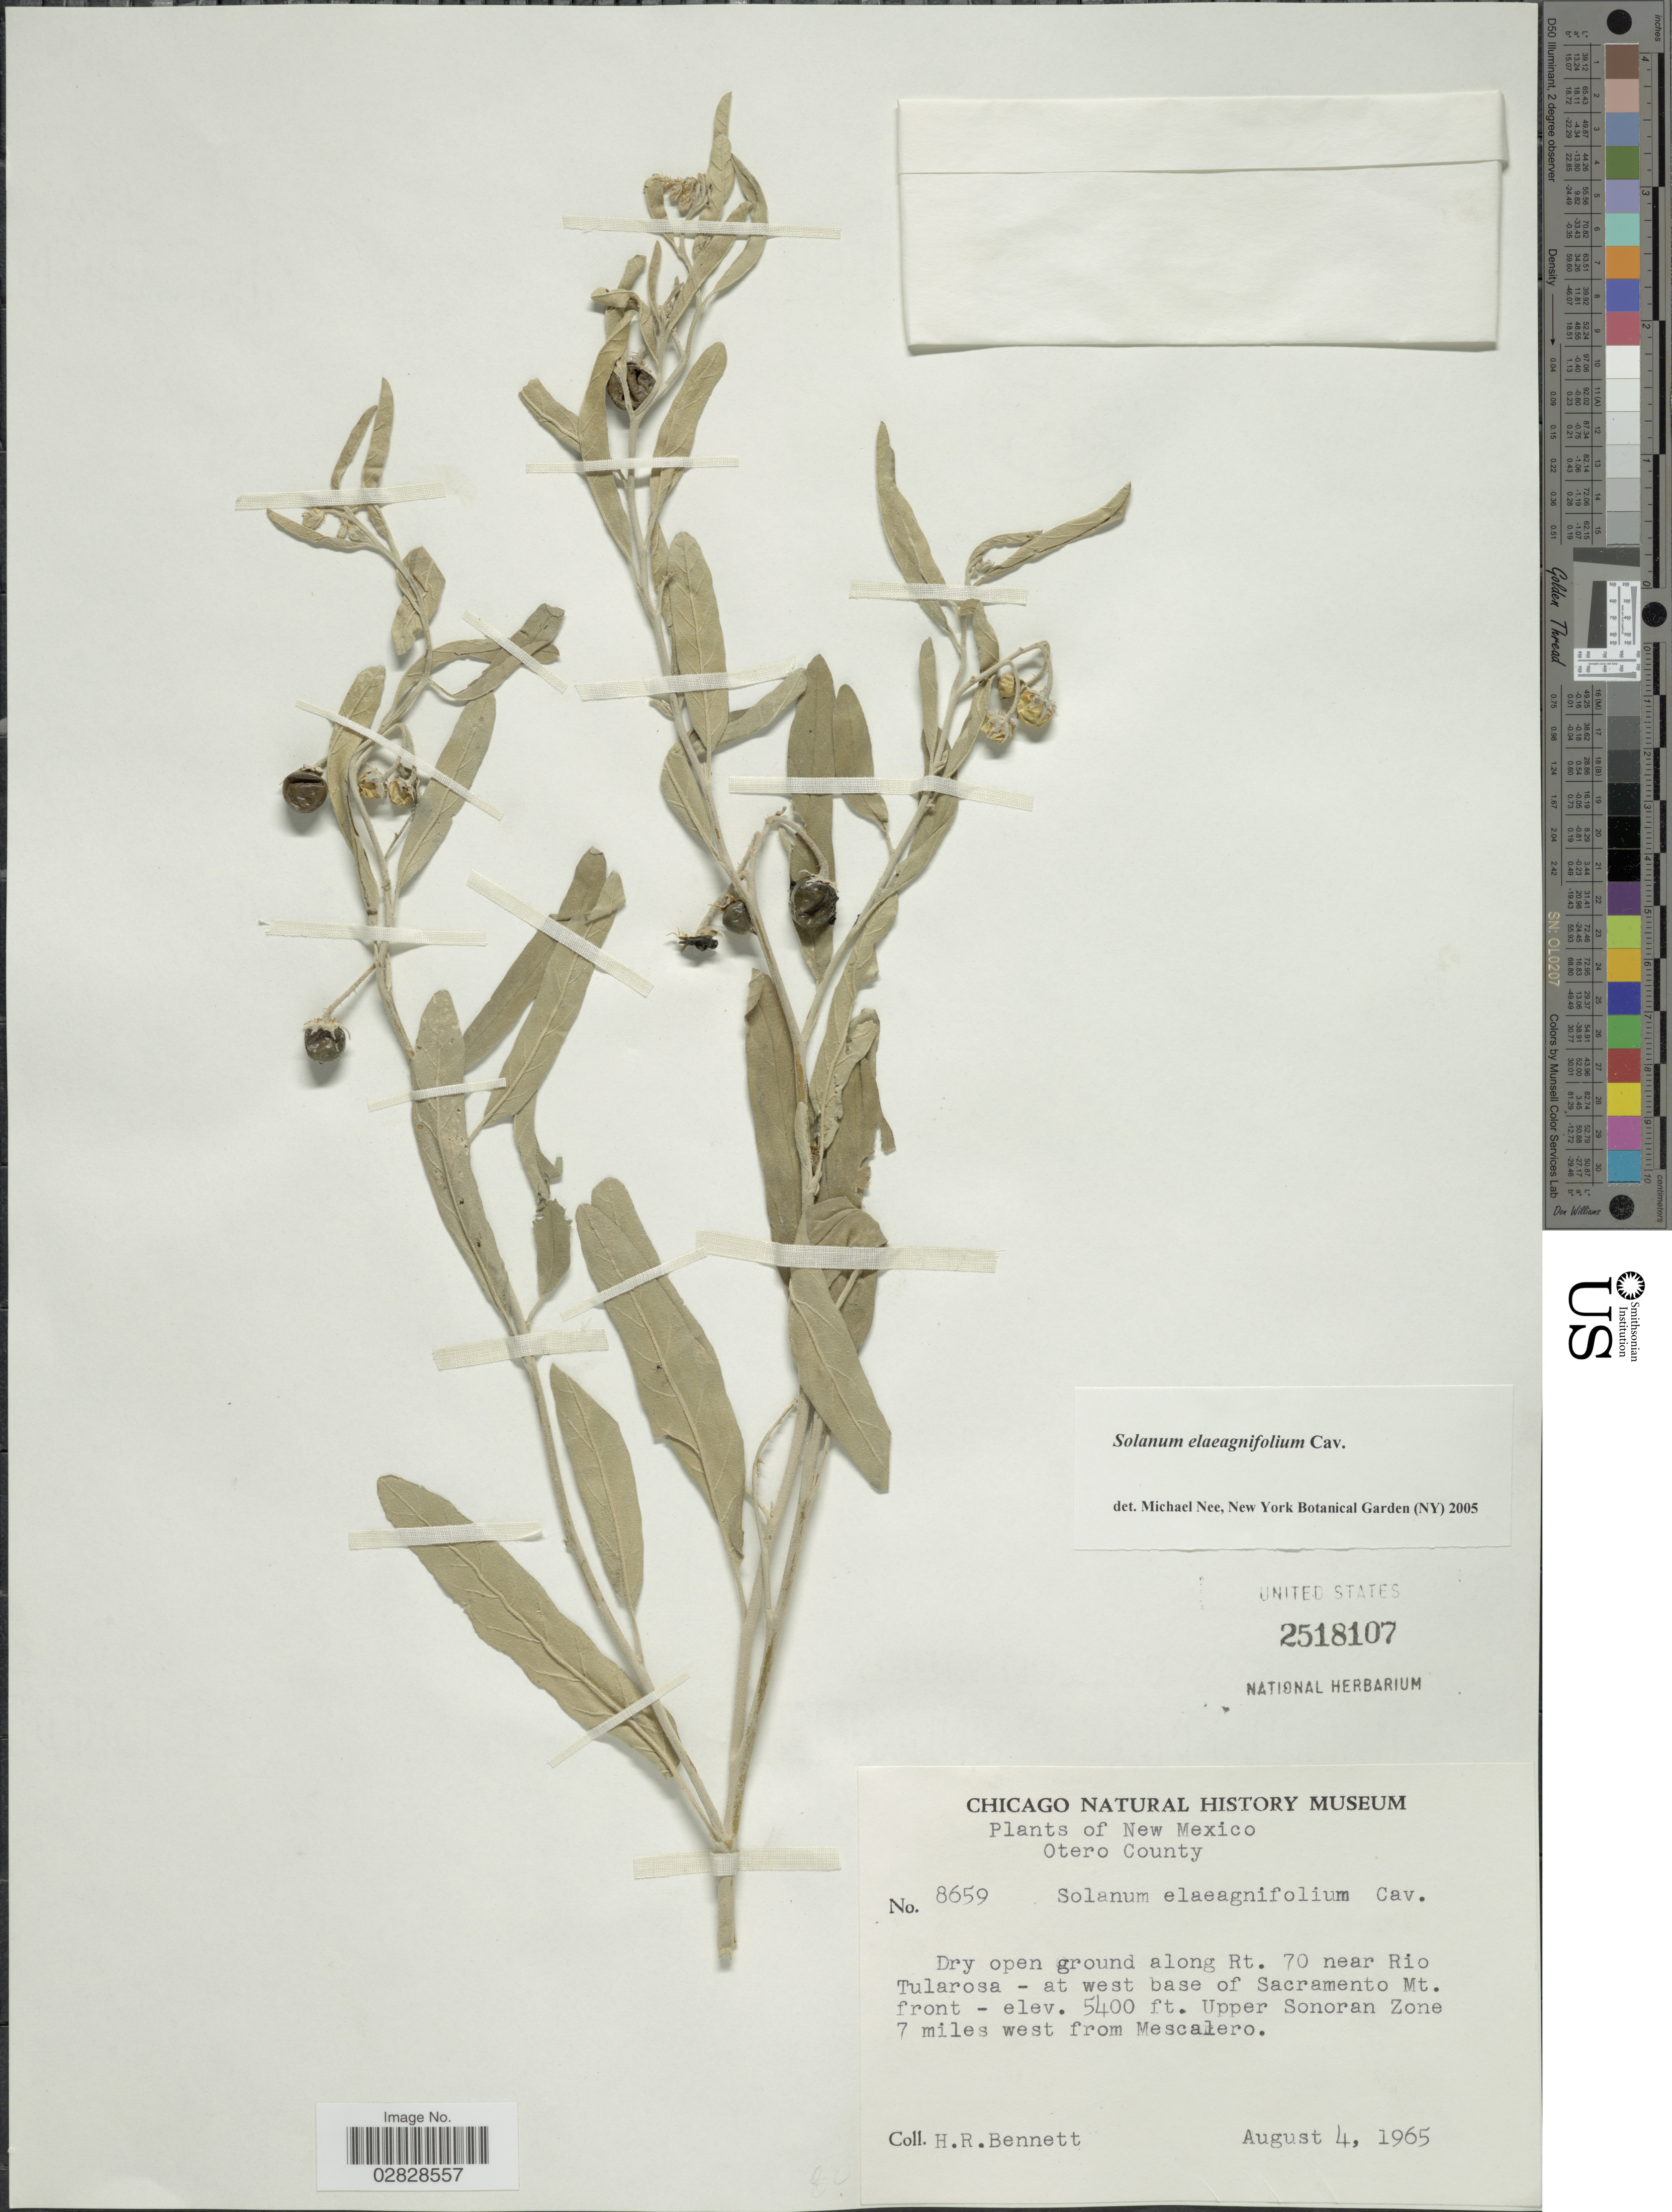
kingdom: Plantae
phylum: Tracheophyta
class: Magnoliopsida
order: Solanales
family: Solanaceae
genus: Solanum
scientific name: Solanum elaeagnifolium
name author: Cav.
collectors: H. R. Bennett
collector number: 8659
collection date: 1965-08-04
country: United States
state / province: New Mexico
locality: Otero County. Dry open ground along Rt. 70 near Rio Tularosa- at west base of Sacramento Mt. front. Upper Sonoran Zone 7 miles west from Mescalero.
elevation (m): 1646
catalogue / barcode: US 2518107